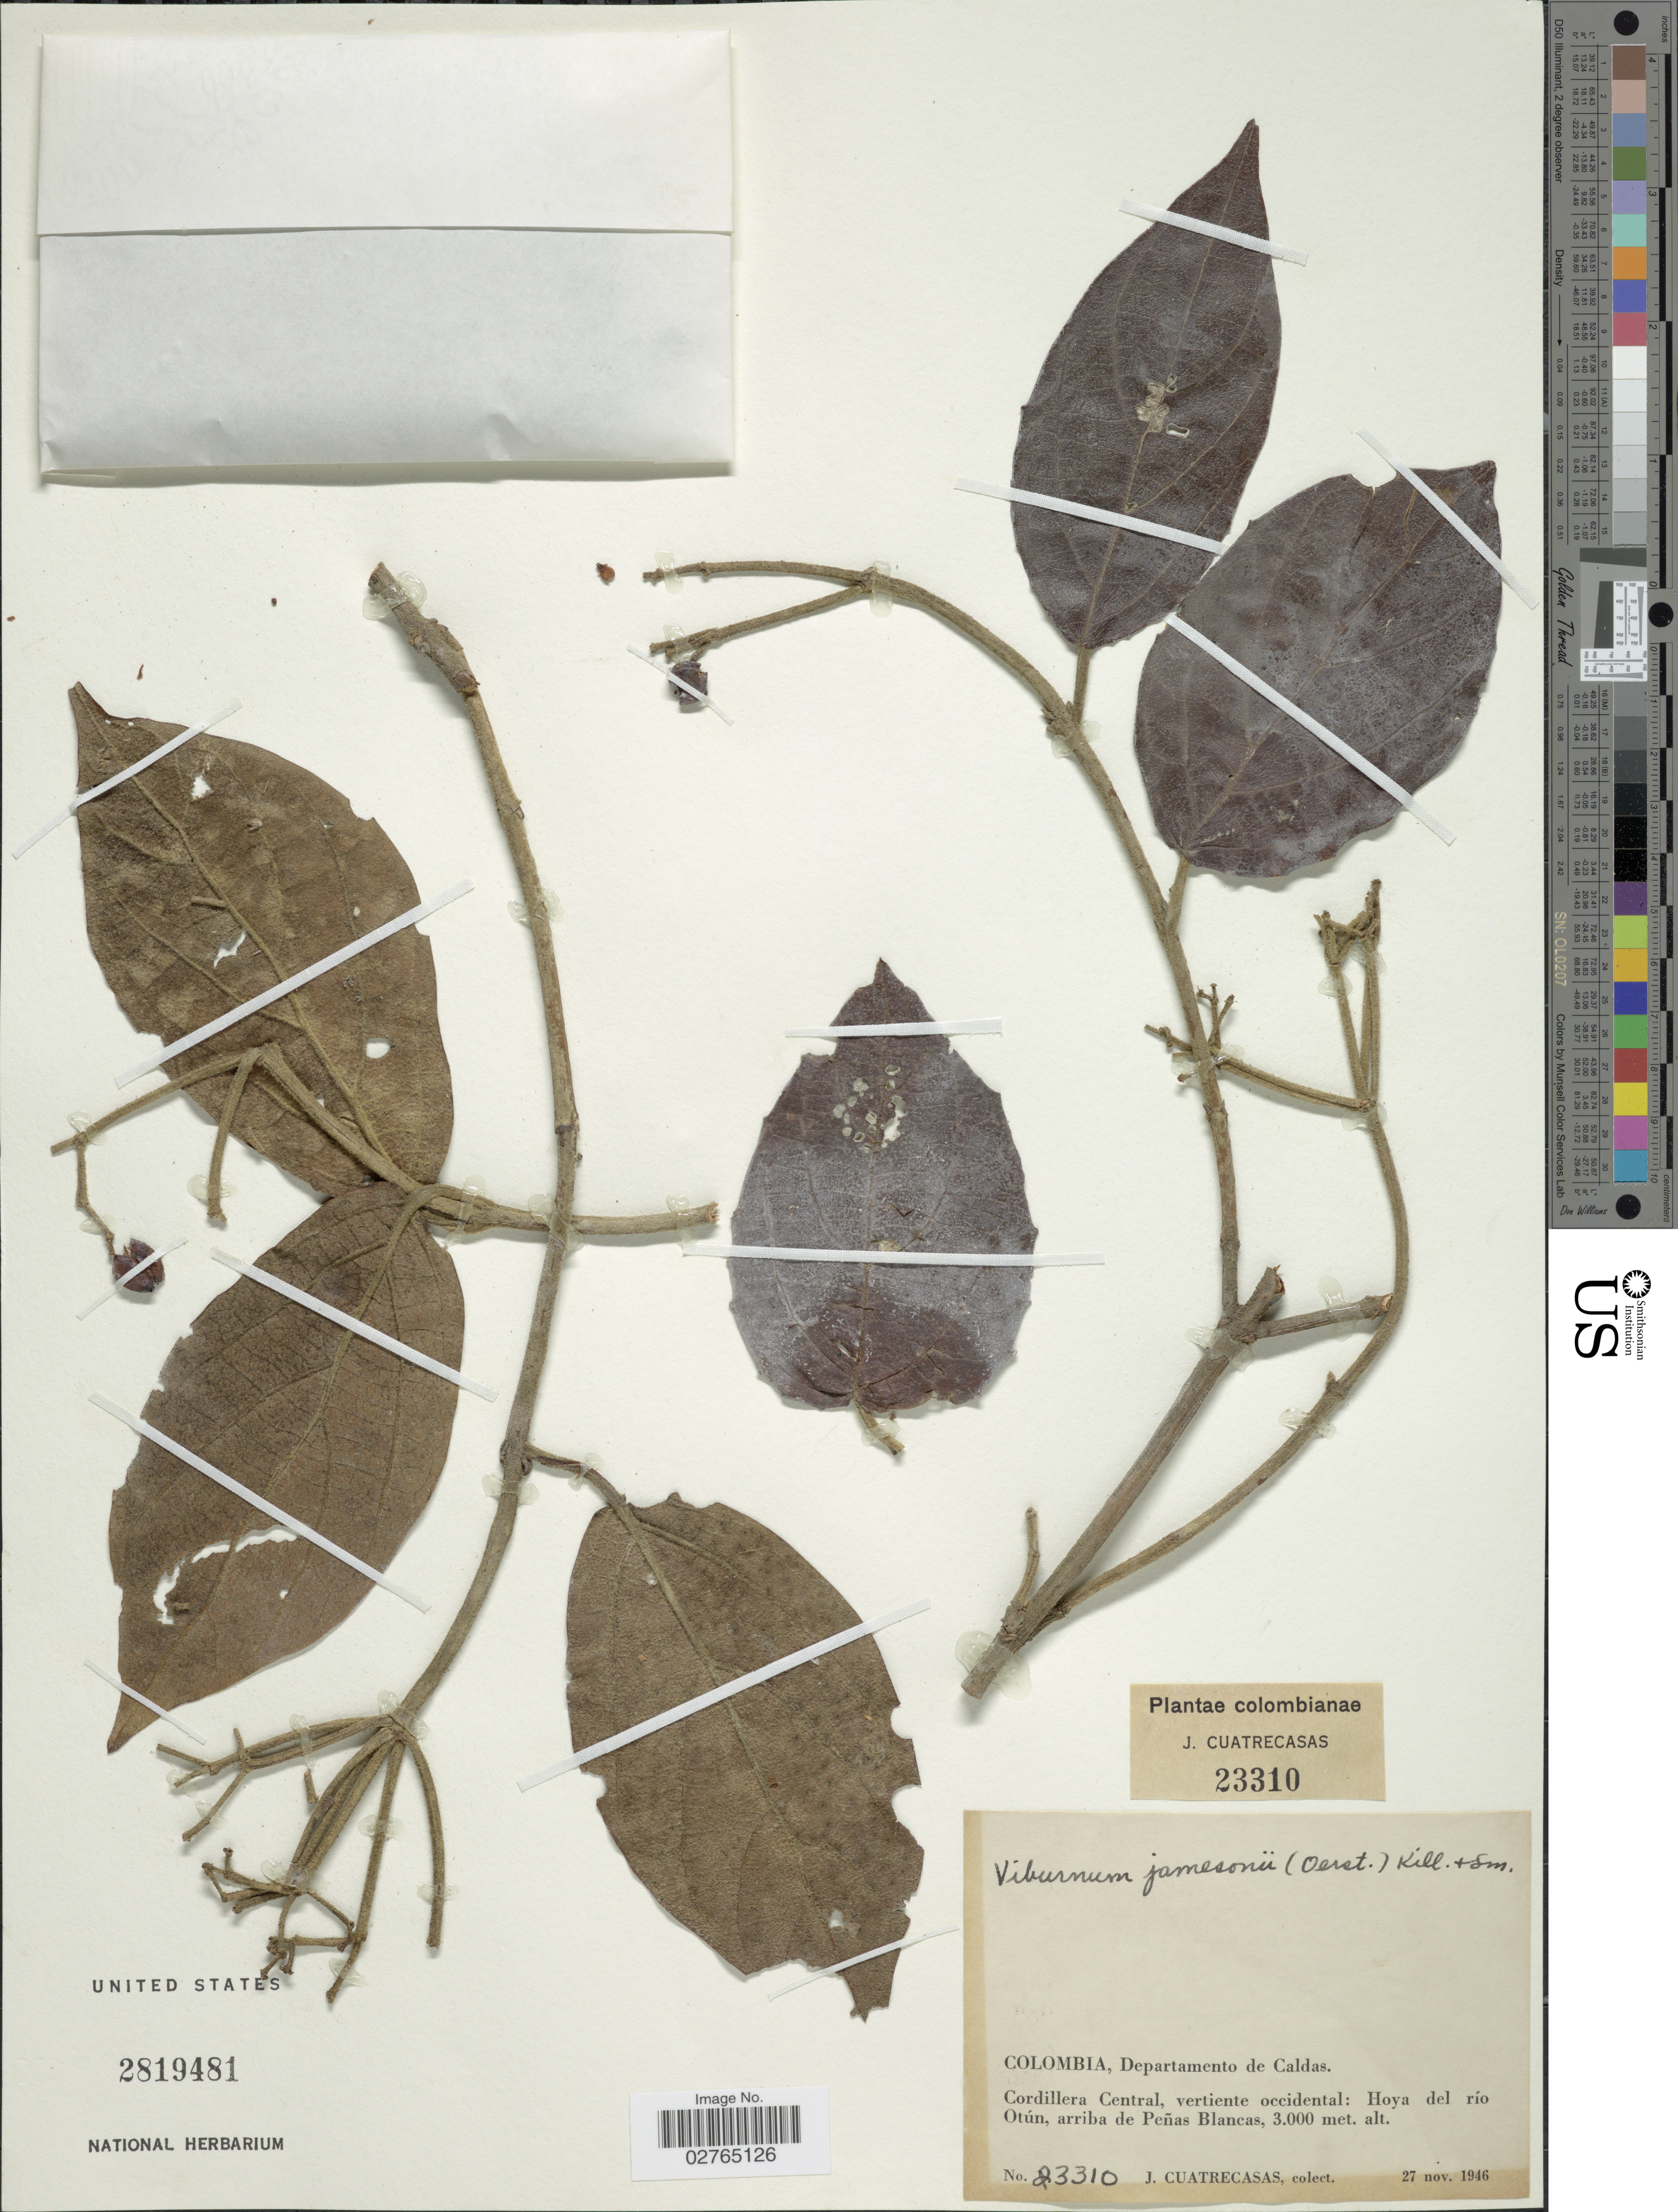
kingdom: Plantae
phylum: Tracheophyta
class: Magnoliopsida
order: Dipsacales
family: Viburnaceae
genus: Viburnum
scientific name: Viburnum jamesonii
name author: (Oerst.) Killip & A.C. Sm.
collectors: J. Cuatrecasas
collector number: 23310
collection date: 1946-11-27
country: Colombia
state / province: Caldas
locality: Departamento del Caldas, vertiente occidental: Hoya del río Otún, arriba de Peñas Blancas.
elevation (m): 3000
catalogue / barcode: US 2819481